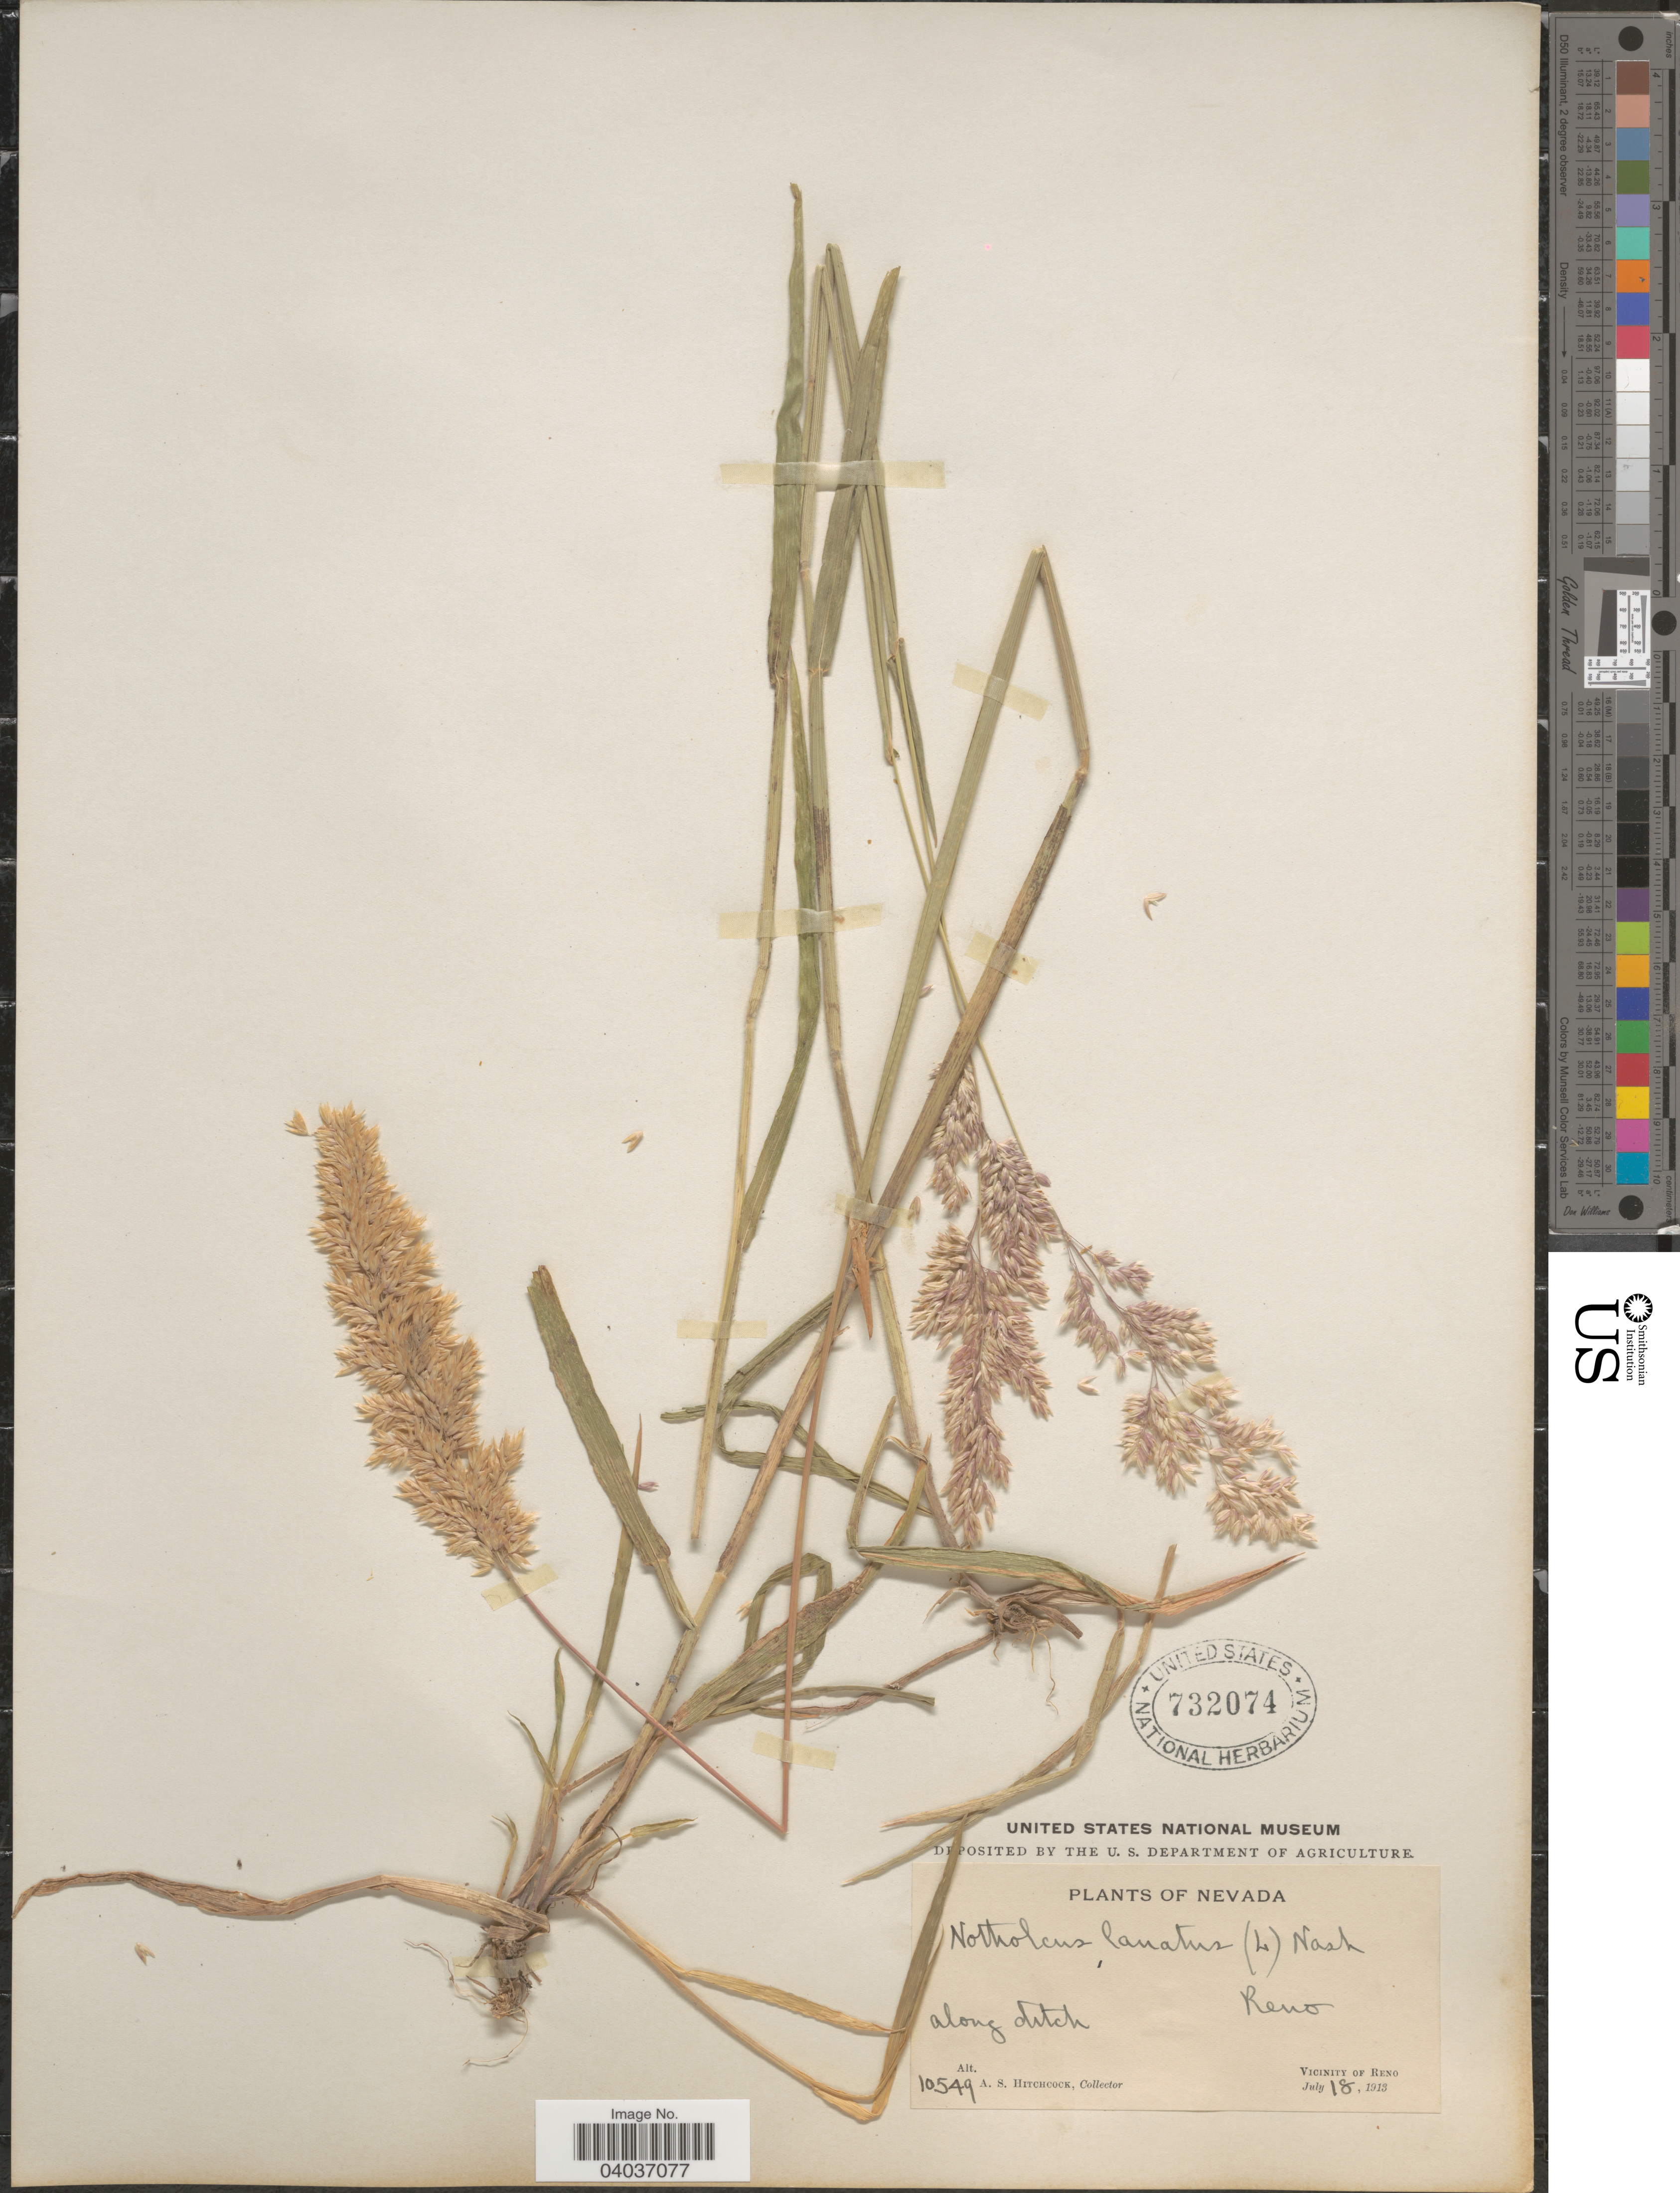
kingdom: Plantae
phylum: Tracheophyta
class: Liliopsida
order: Poales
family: Poaceae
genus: Holcus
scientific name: Holcus lanatus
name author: L.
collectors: A. S. Hitchcock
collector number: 10549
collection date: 1913-07-18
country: United States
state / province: Nevada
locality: Reno. Vicinity of Reno.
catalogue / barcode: US 732074